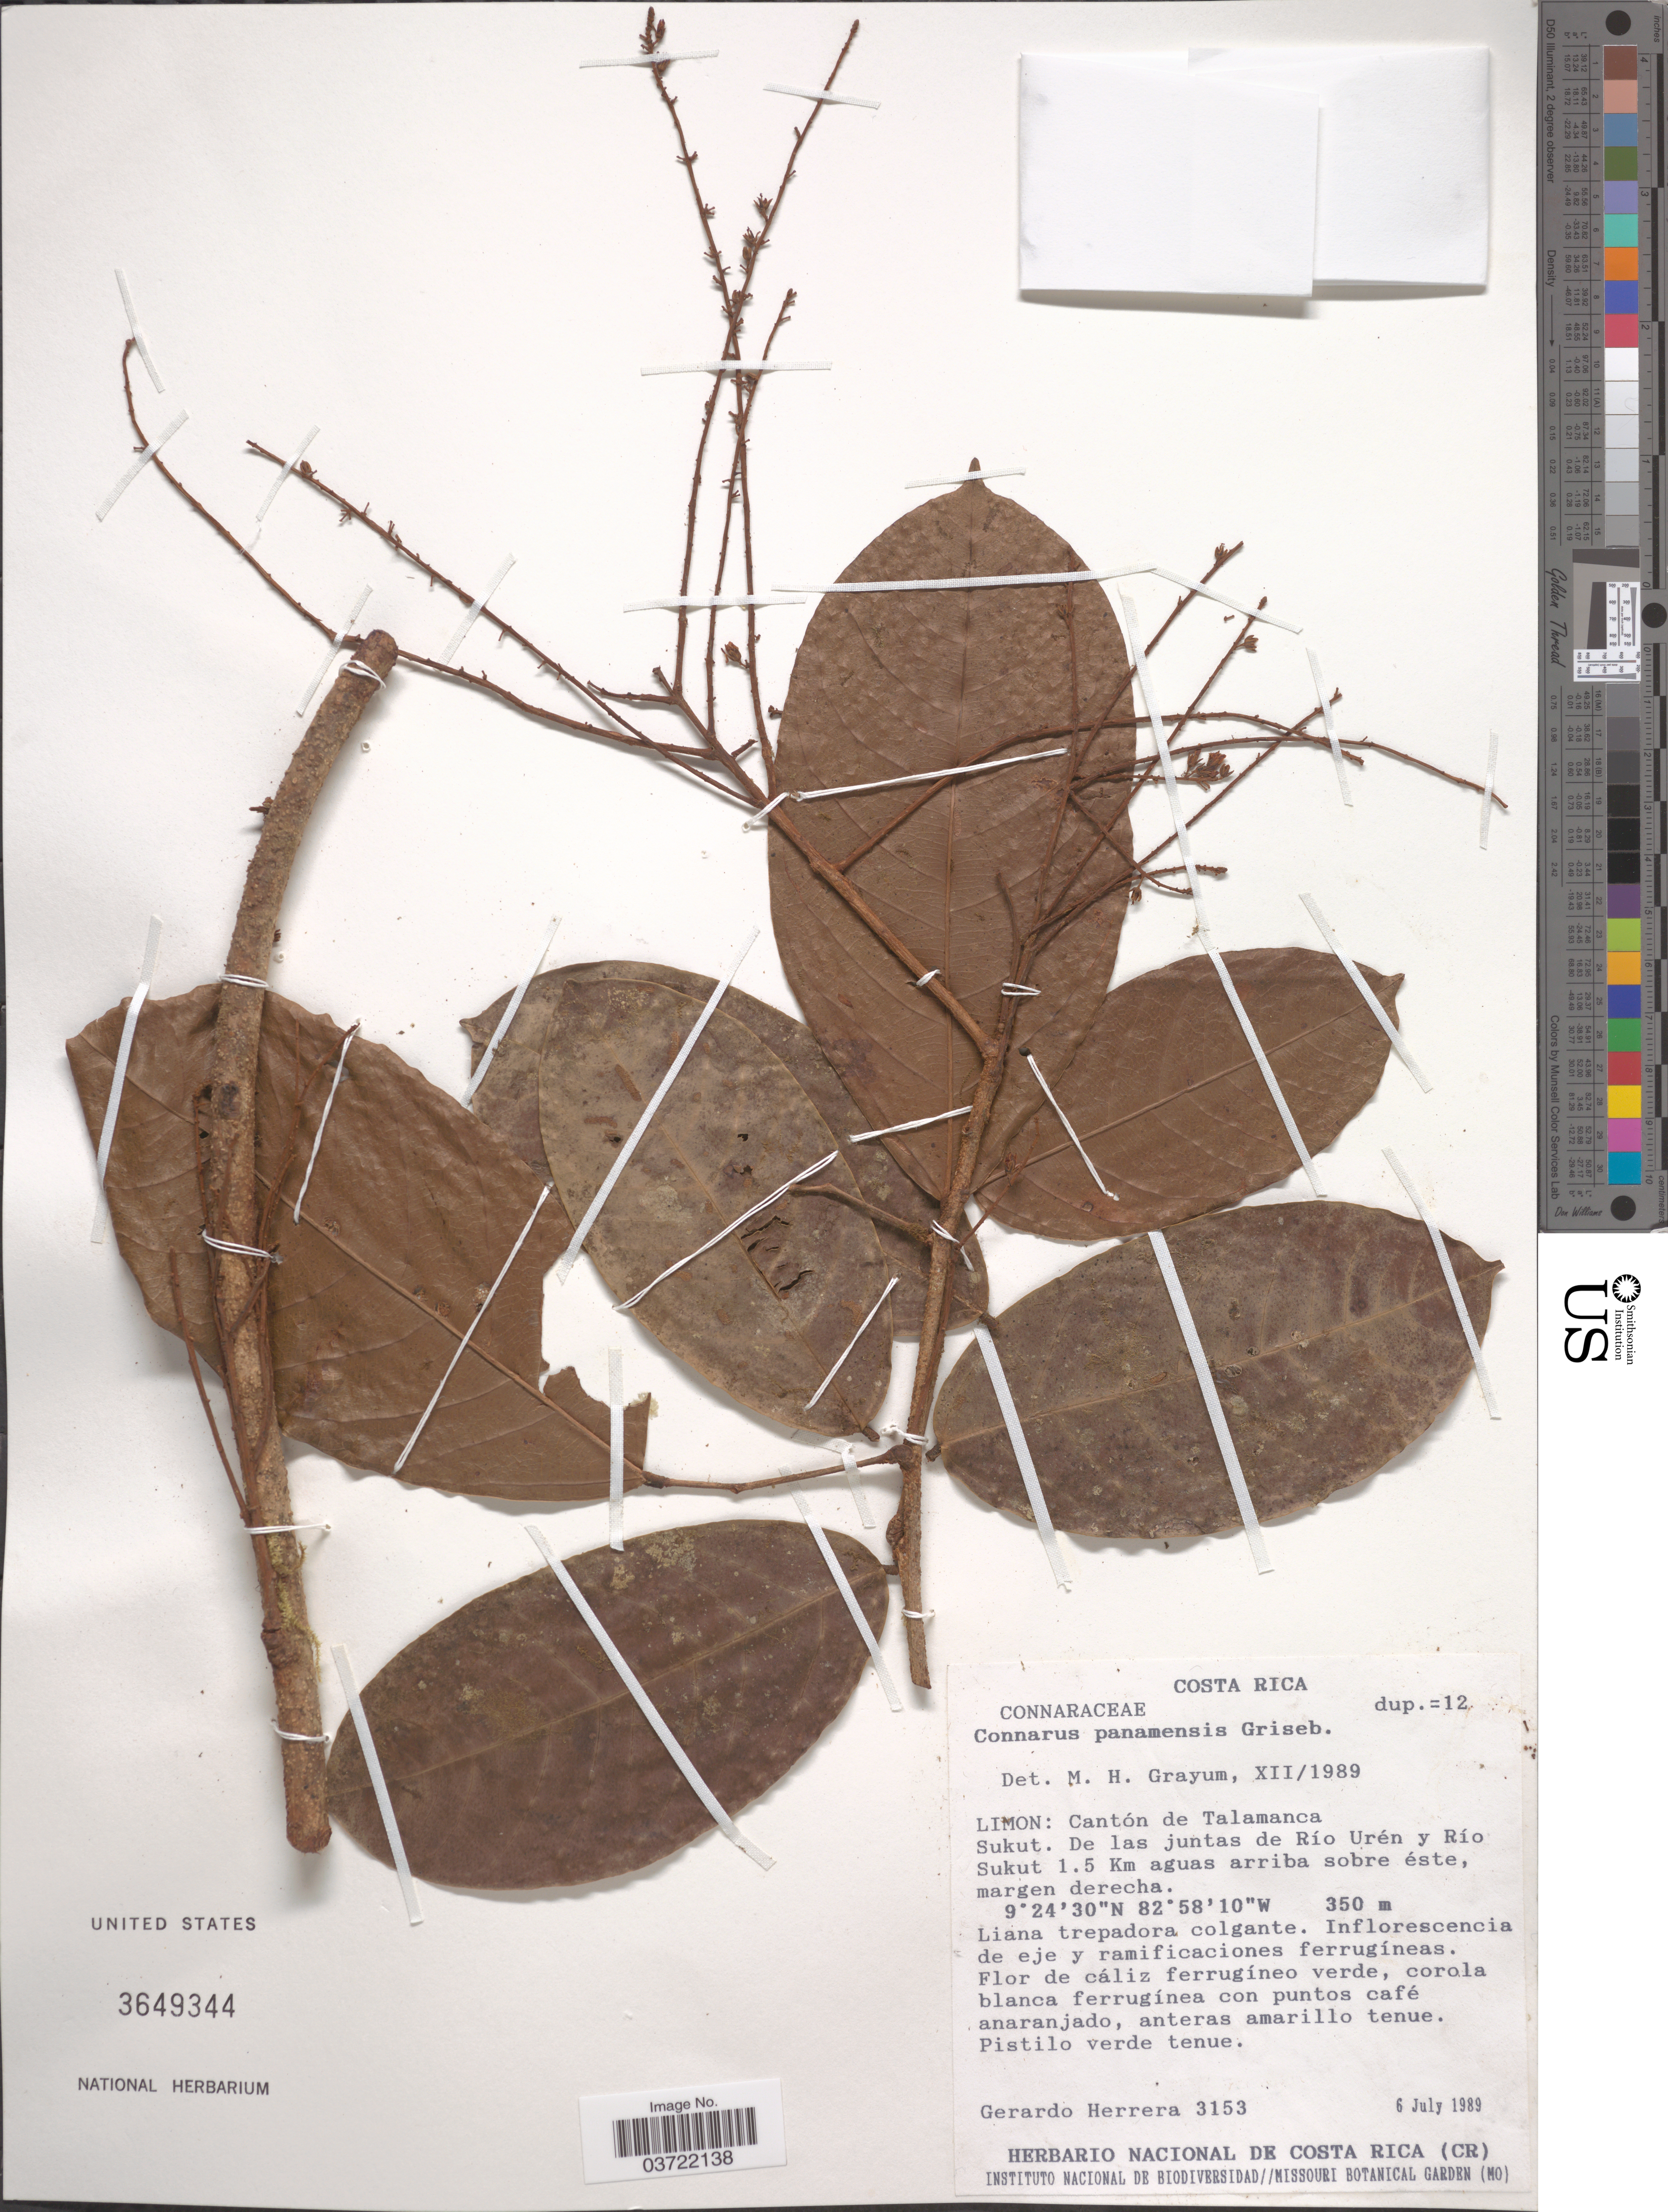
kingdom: Plantae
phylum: Tracheophyta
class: Magnoliopsida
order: Oxalidales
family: Connaraceae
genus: Connarus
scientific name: Connarus panamensis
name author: Turcz.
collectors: G. Herrera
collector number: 3153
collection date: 1989-07-06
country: Costa Rica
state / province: Limón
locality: Cantón de Talamanca Sukut. De las juntas de Río Urén y Río Sukut 1.5 Km aguas arriba sobre éste margen derecha.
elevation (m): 350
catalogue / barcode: US 3649344